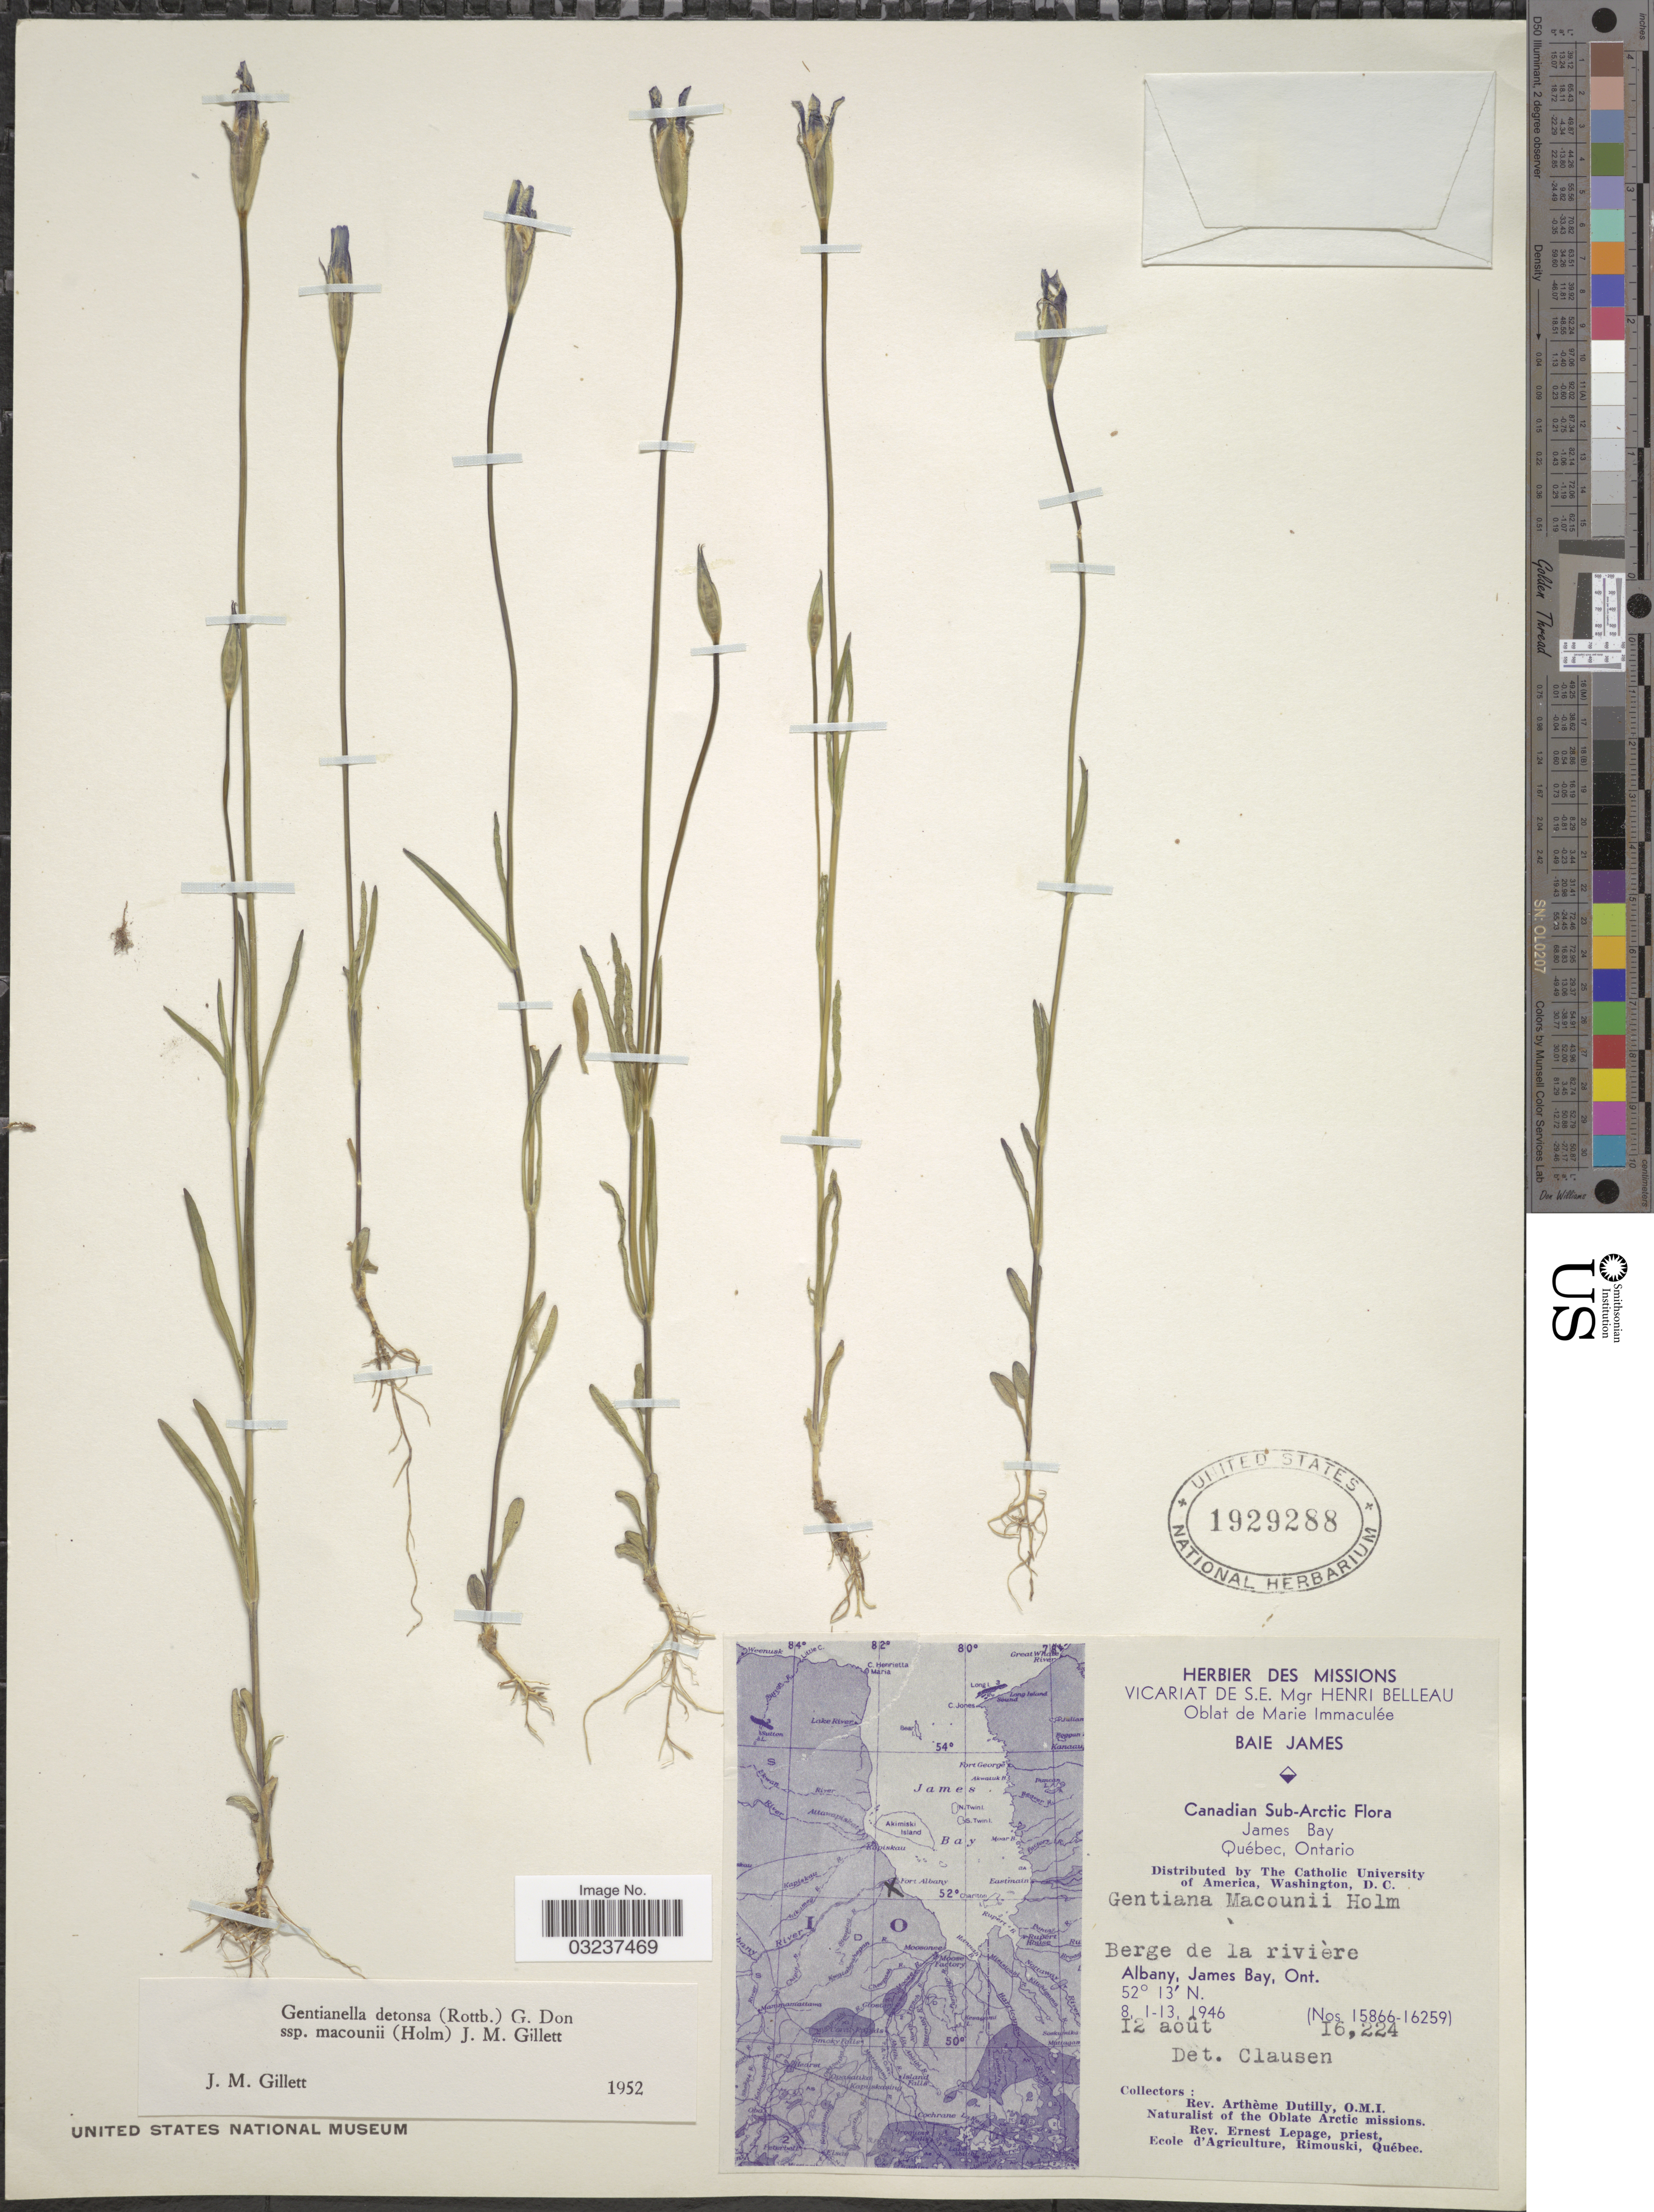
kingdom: Plantae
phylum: Tracheophyta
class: Magnoliopsida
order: Gentianales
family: Gentianaceae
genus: Gentianella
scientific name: Gentianella crinita subsp. macounii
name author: (Holm) J.M. Gillett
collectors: A. Dutilly & E. Lepage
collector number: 16224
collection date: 1946-08-12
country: Canada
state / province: Ontario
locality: Canadian Sub-Arctic. James Bay. Berge de la rivière. Albany, James Bay, Ont.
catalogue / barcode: US 1929288